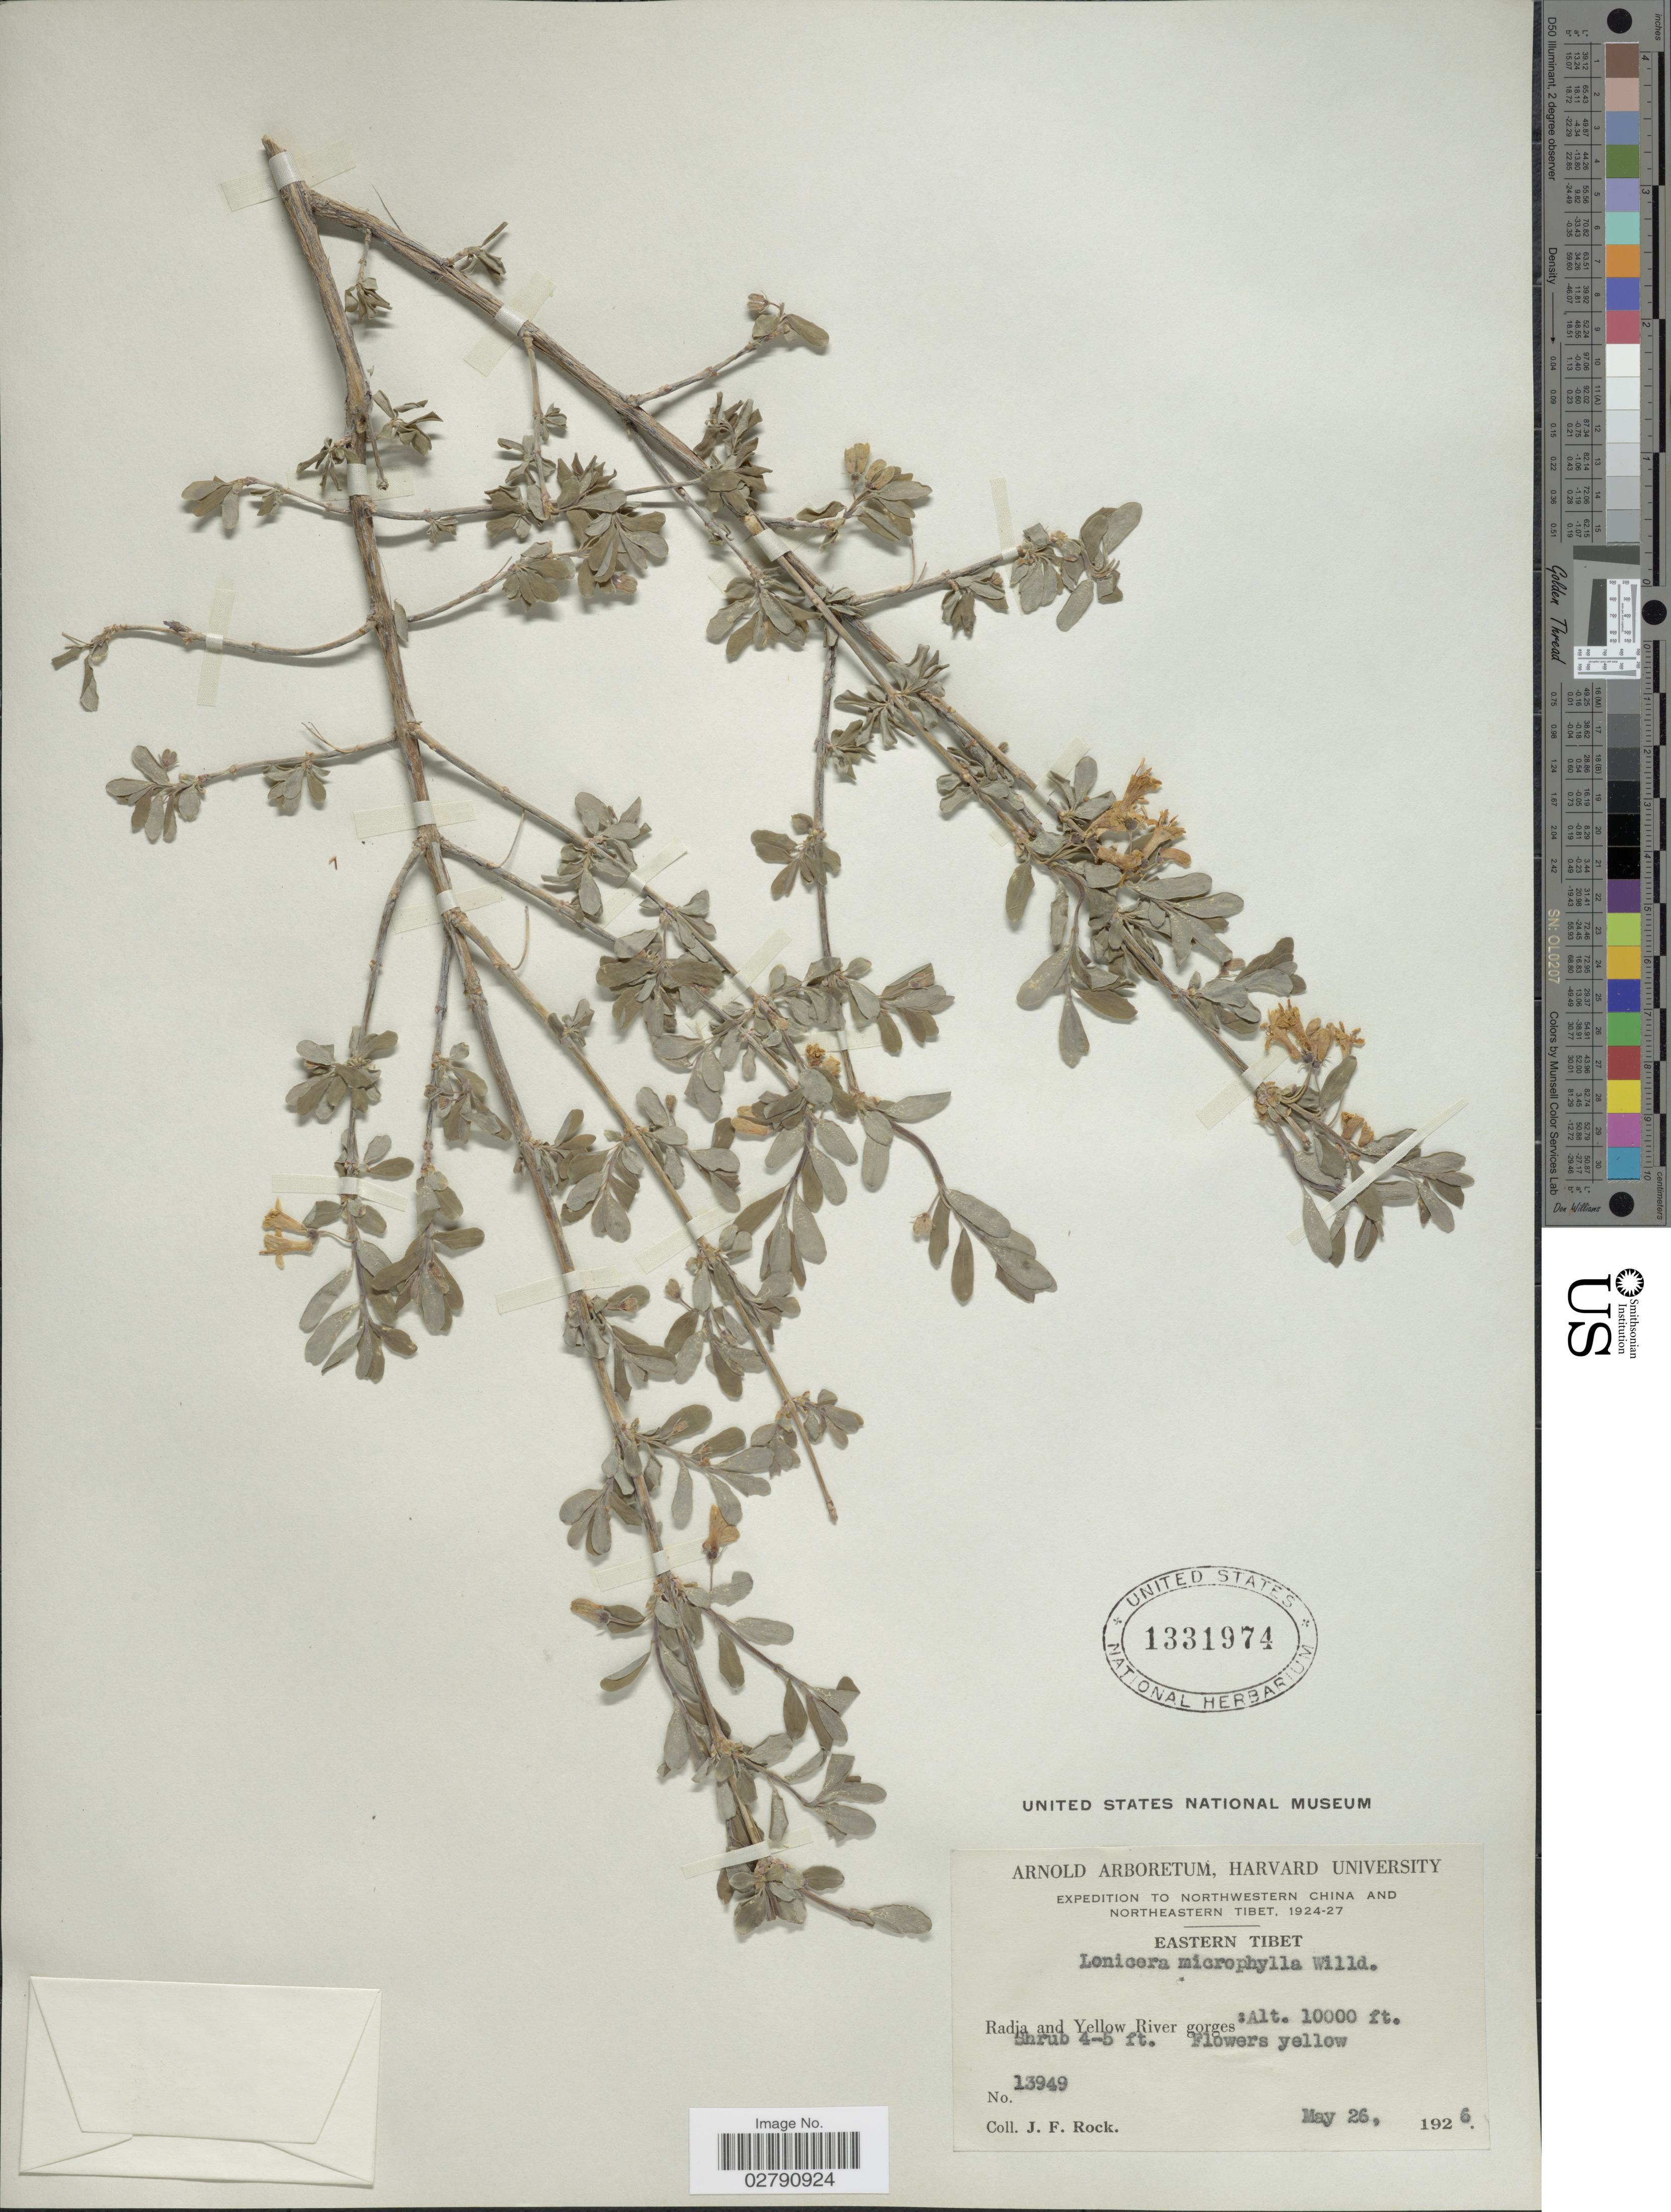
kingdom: Plantae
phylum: Tracheophyta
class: Magnoliopsida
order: Dipsacales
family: Caprifoliaceae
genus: Lonicera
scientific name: Lonicera microphylla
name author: Willd. ex Schult.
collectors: J. Rock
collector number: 13949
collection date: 1926-05-26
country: China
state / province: Xizang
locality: Northwestern China and Northeastern Tibet. Eastern Tibet. Radja and Yellow River gorges.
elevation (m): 3048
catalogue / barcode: US 1331974